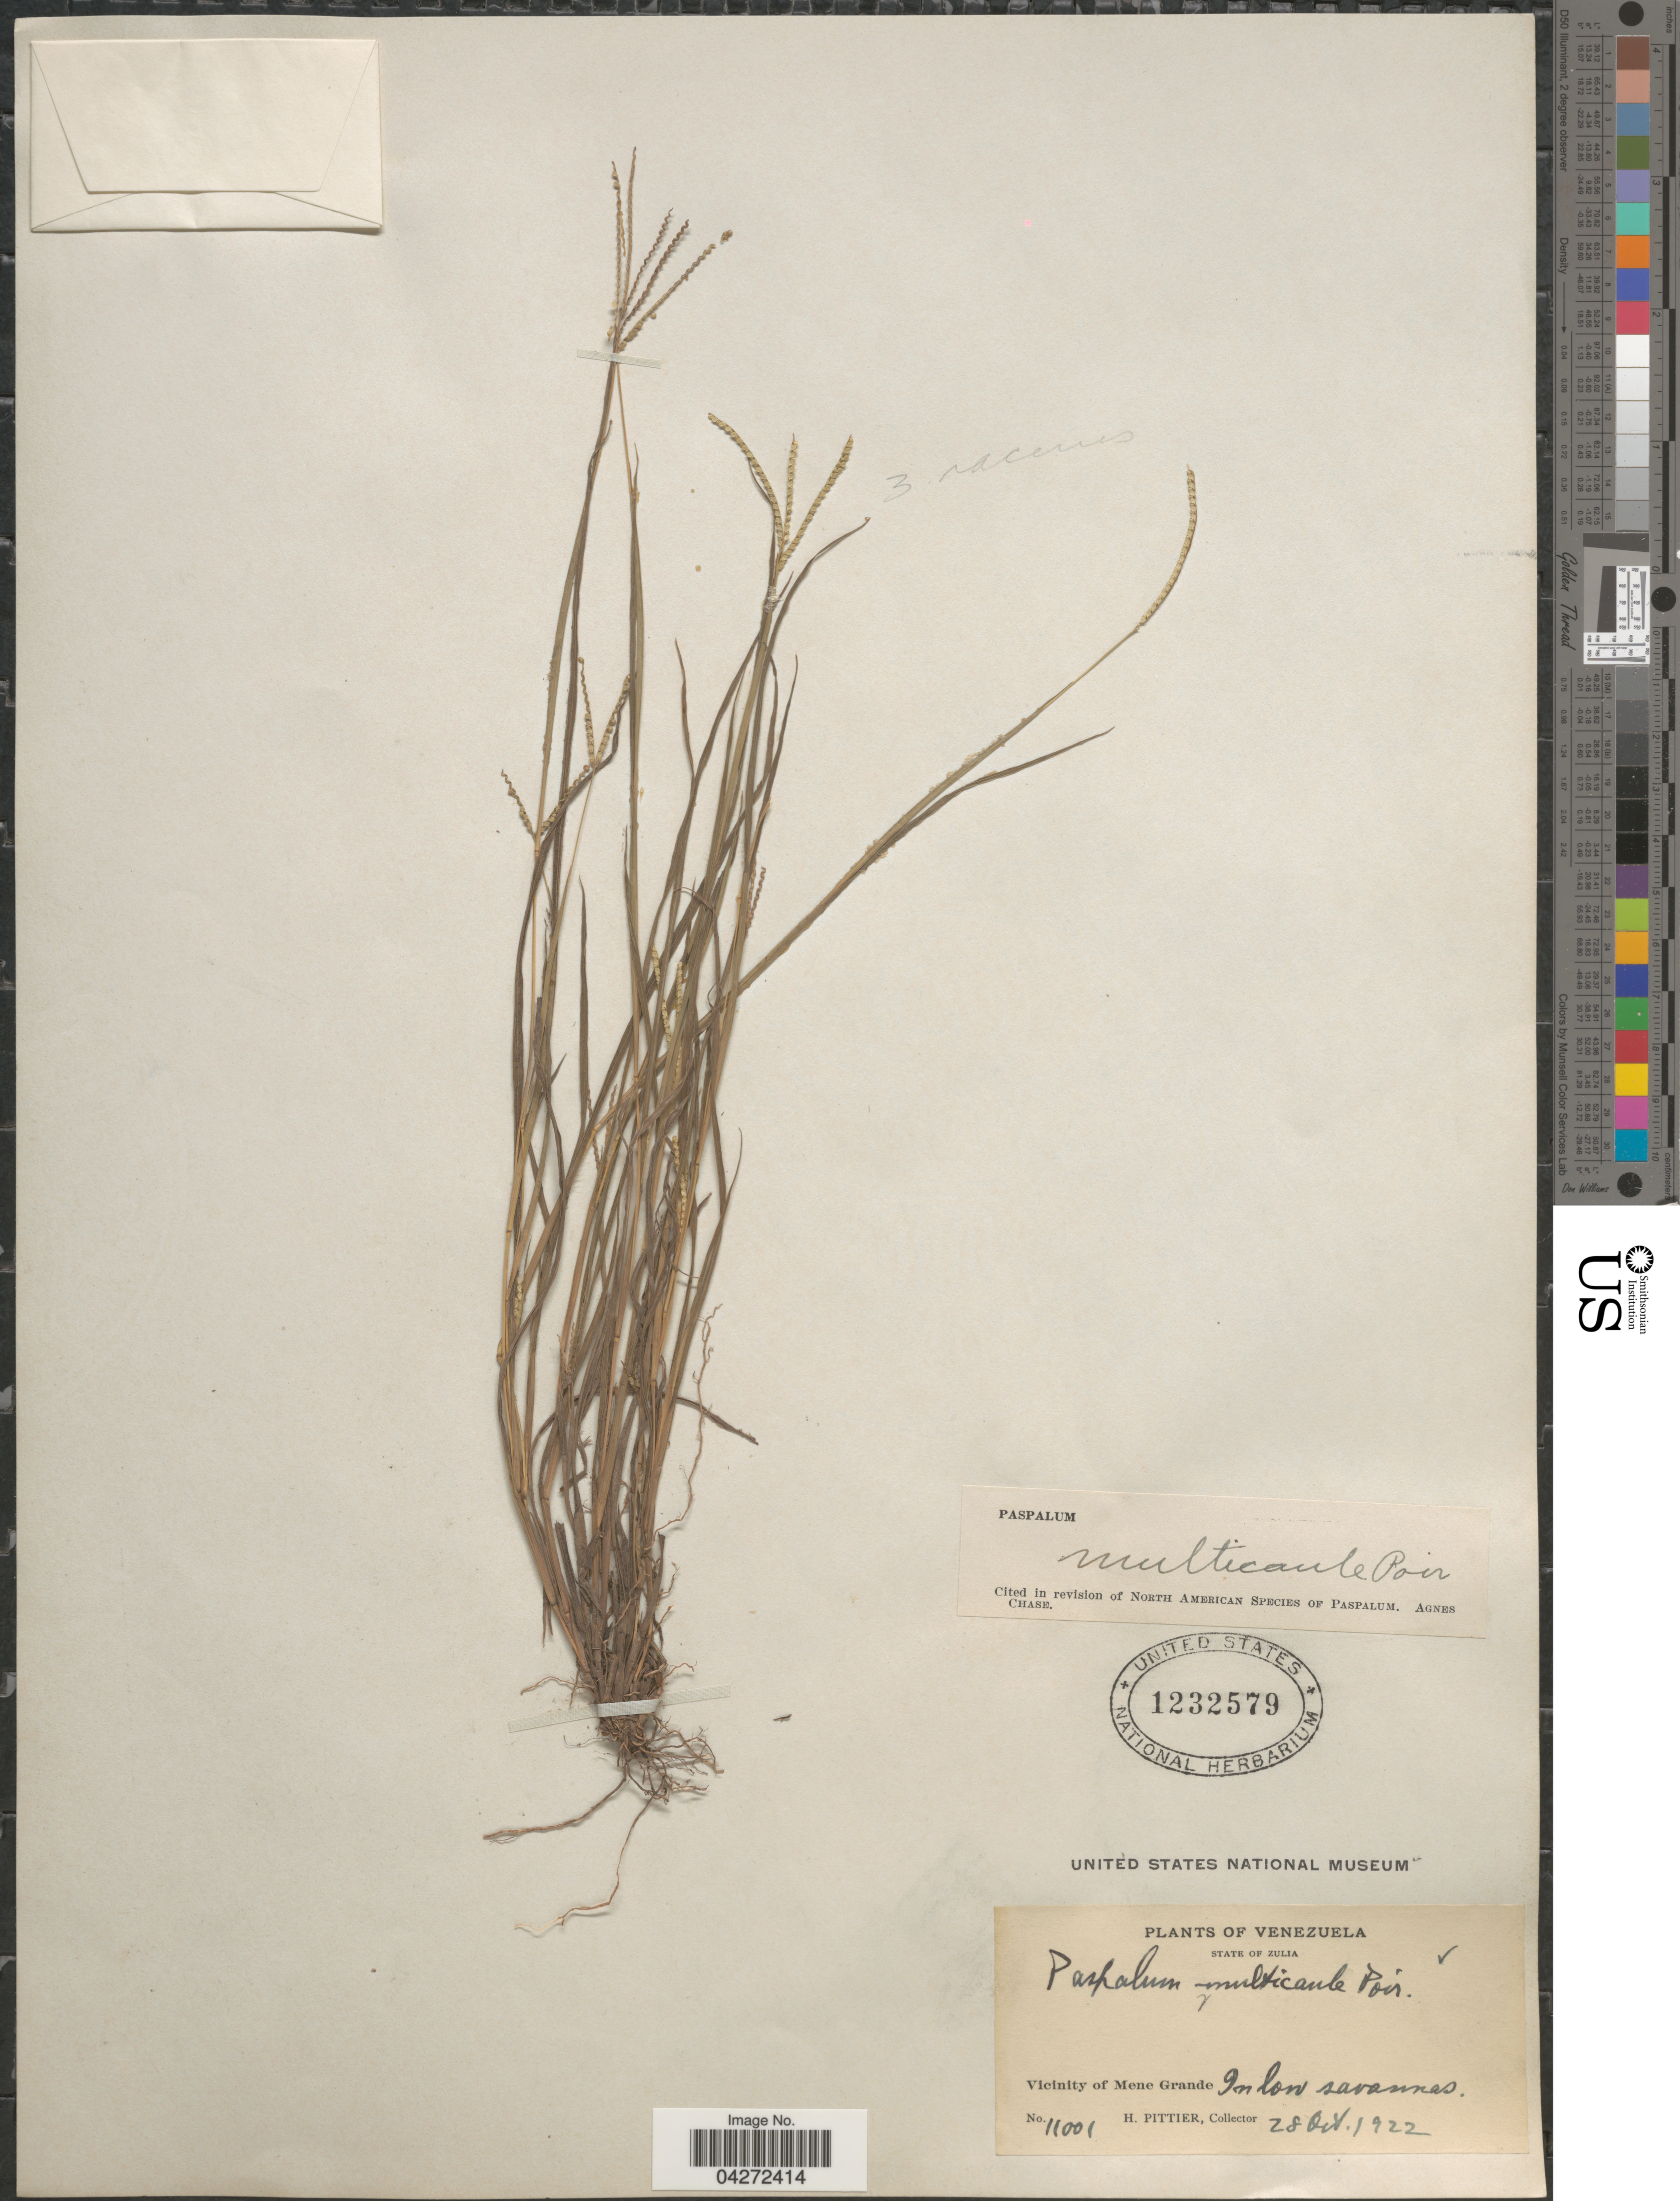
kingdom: Plantae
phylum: Tracheophyta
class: Liliopsida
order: Poales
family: Poaceae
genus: Paspalum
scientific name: Paspalum multicaule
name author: Poir.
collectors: H. F. Pittier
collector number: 11001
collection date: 1922-10-28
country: Venezuela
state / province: Zulia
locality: Vicinity of Mene Grande. In low savannas.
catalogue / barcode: US 1232579